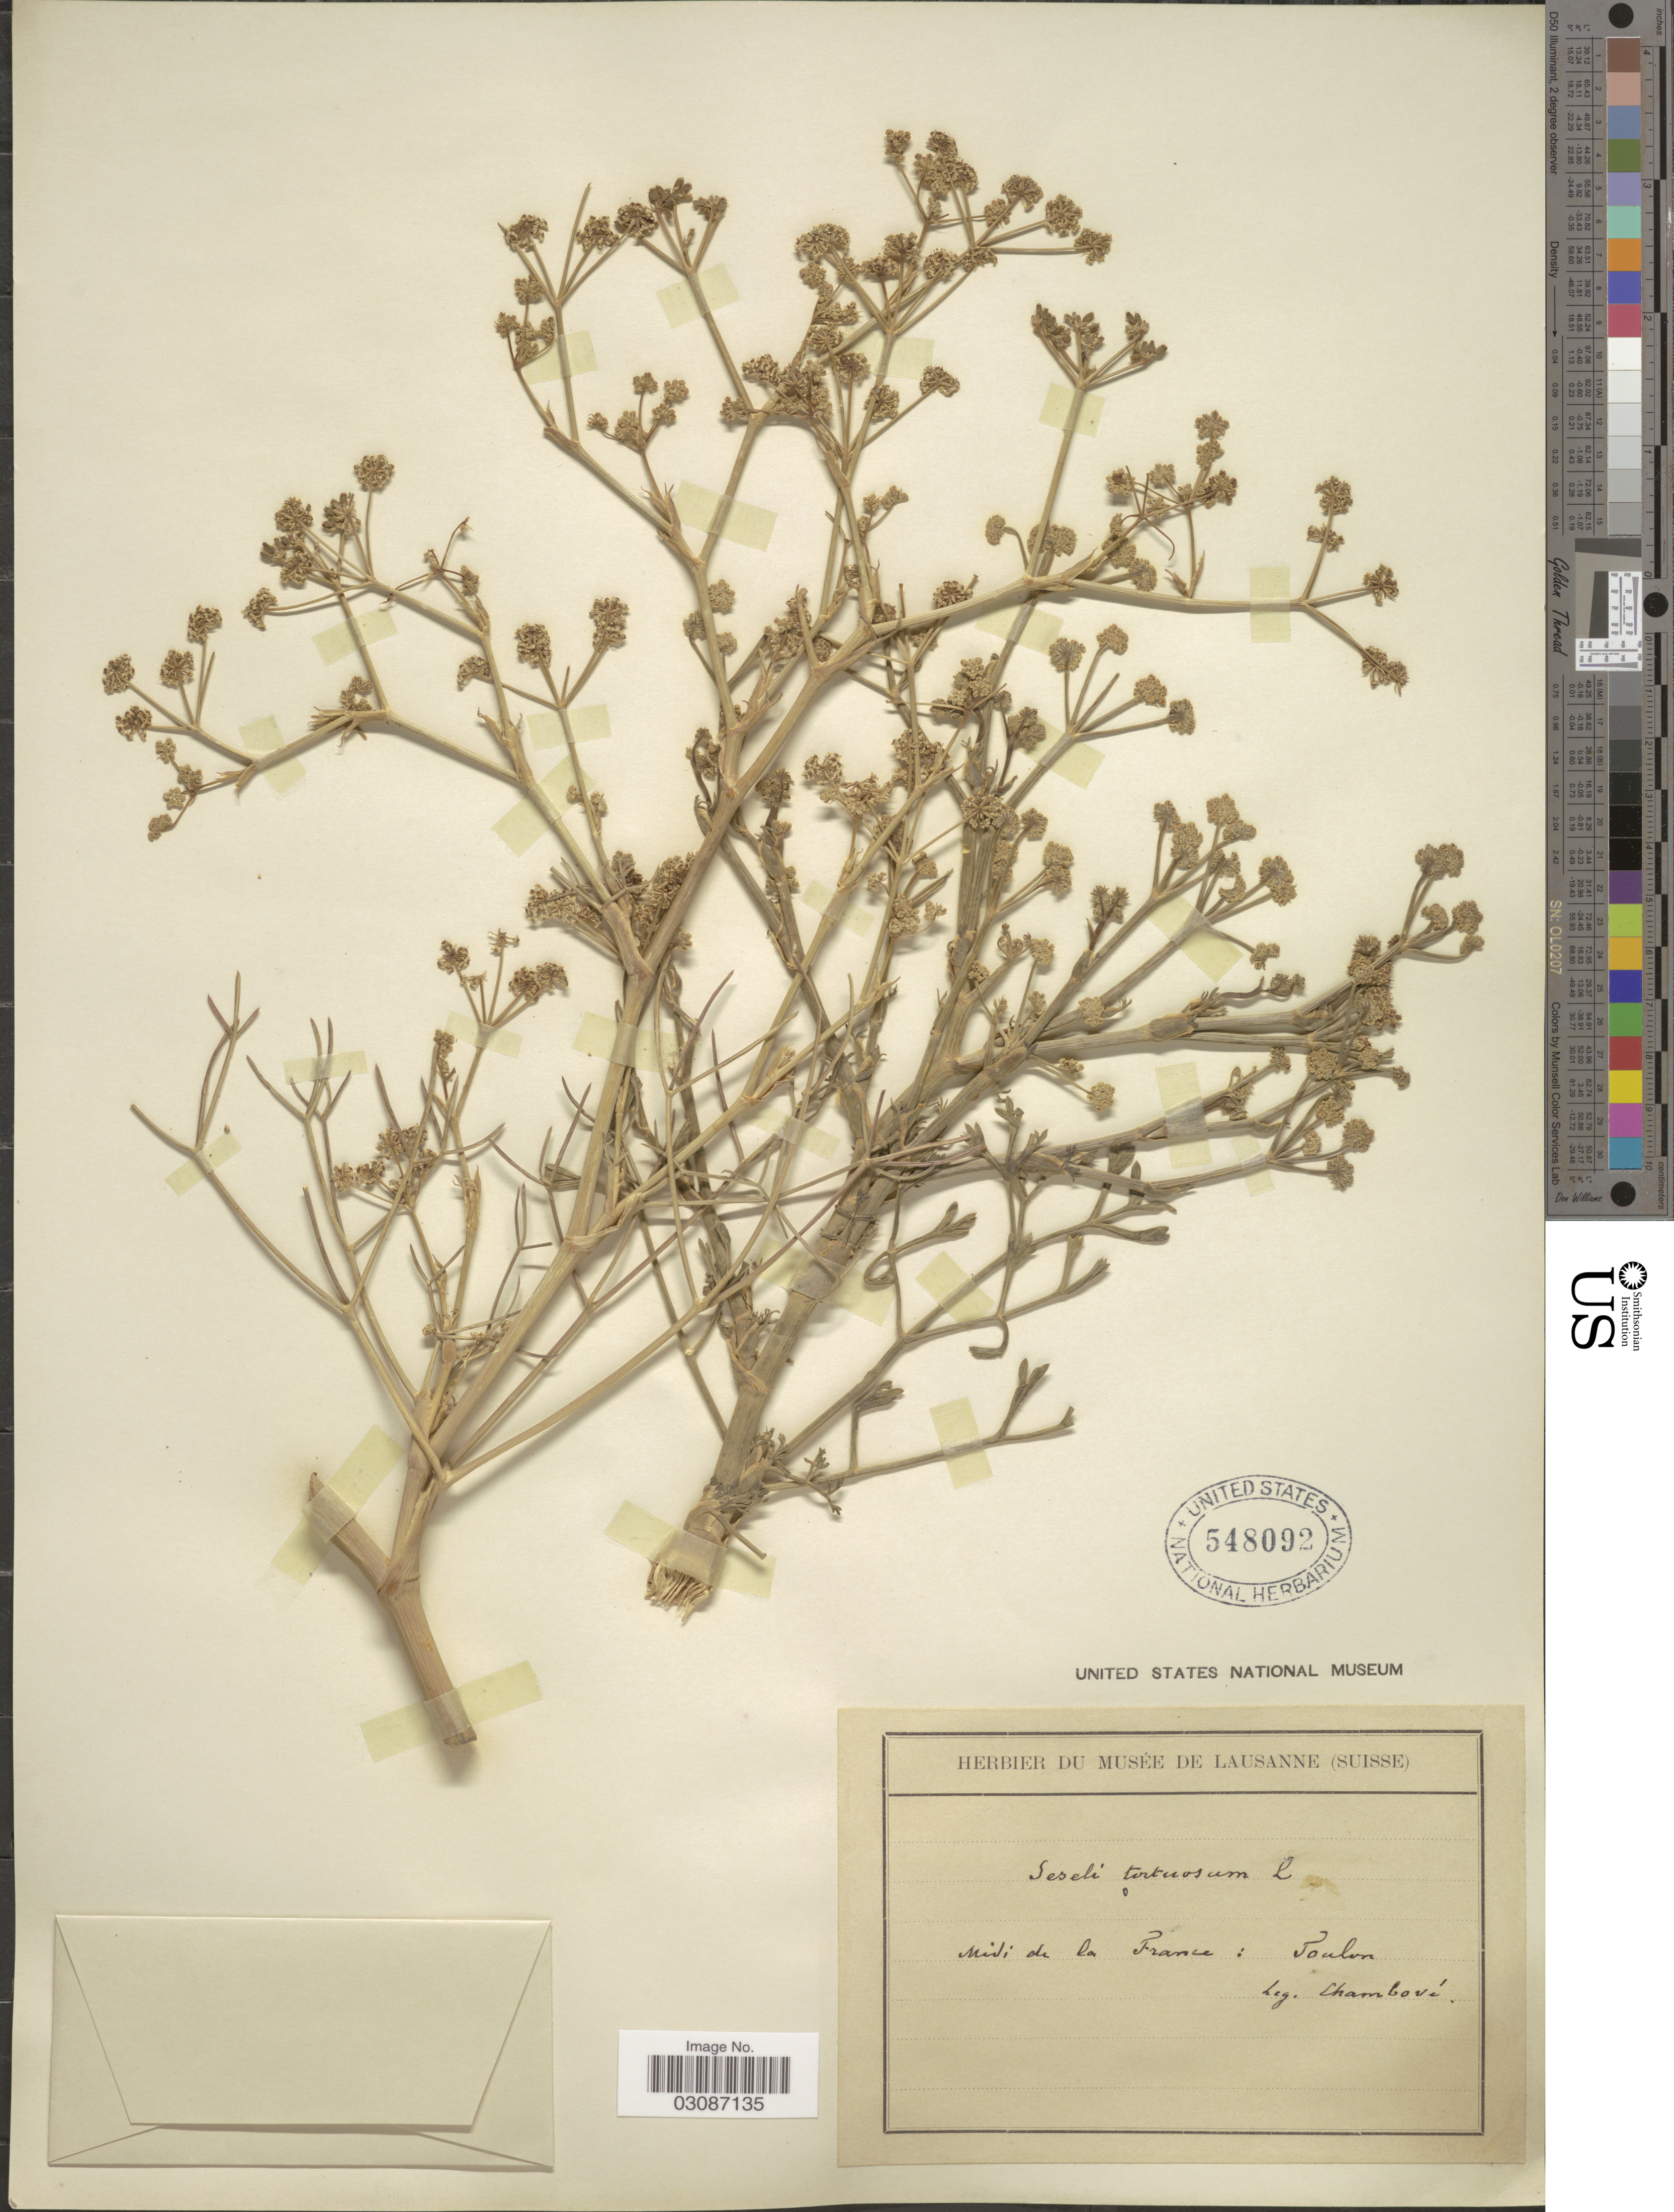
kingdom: Plantae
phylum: Tracheophyta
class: Magnoliopsida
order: Apiales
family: Apiaceae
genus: Seseli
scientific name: Seseli tortuosum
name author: L.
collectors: Chambove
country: France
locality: Midi de la France: Toulon.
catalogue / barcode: US 548092